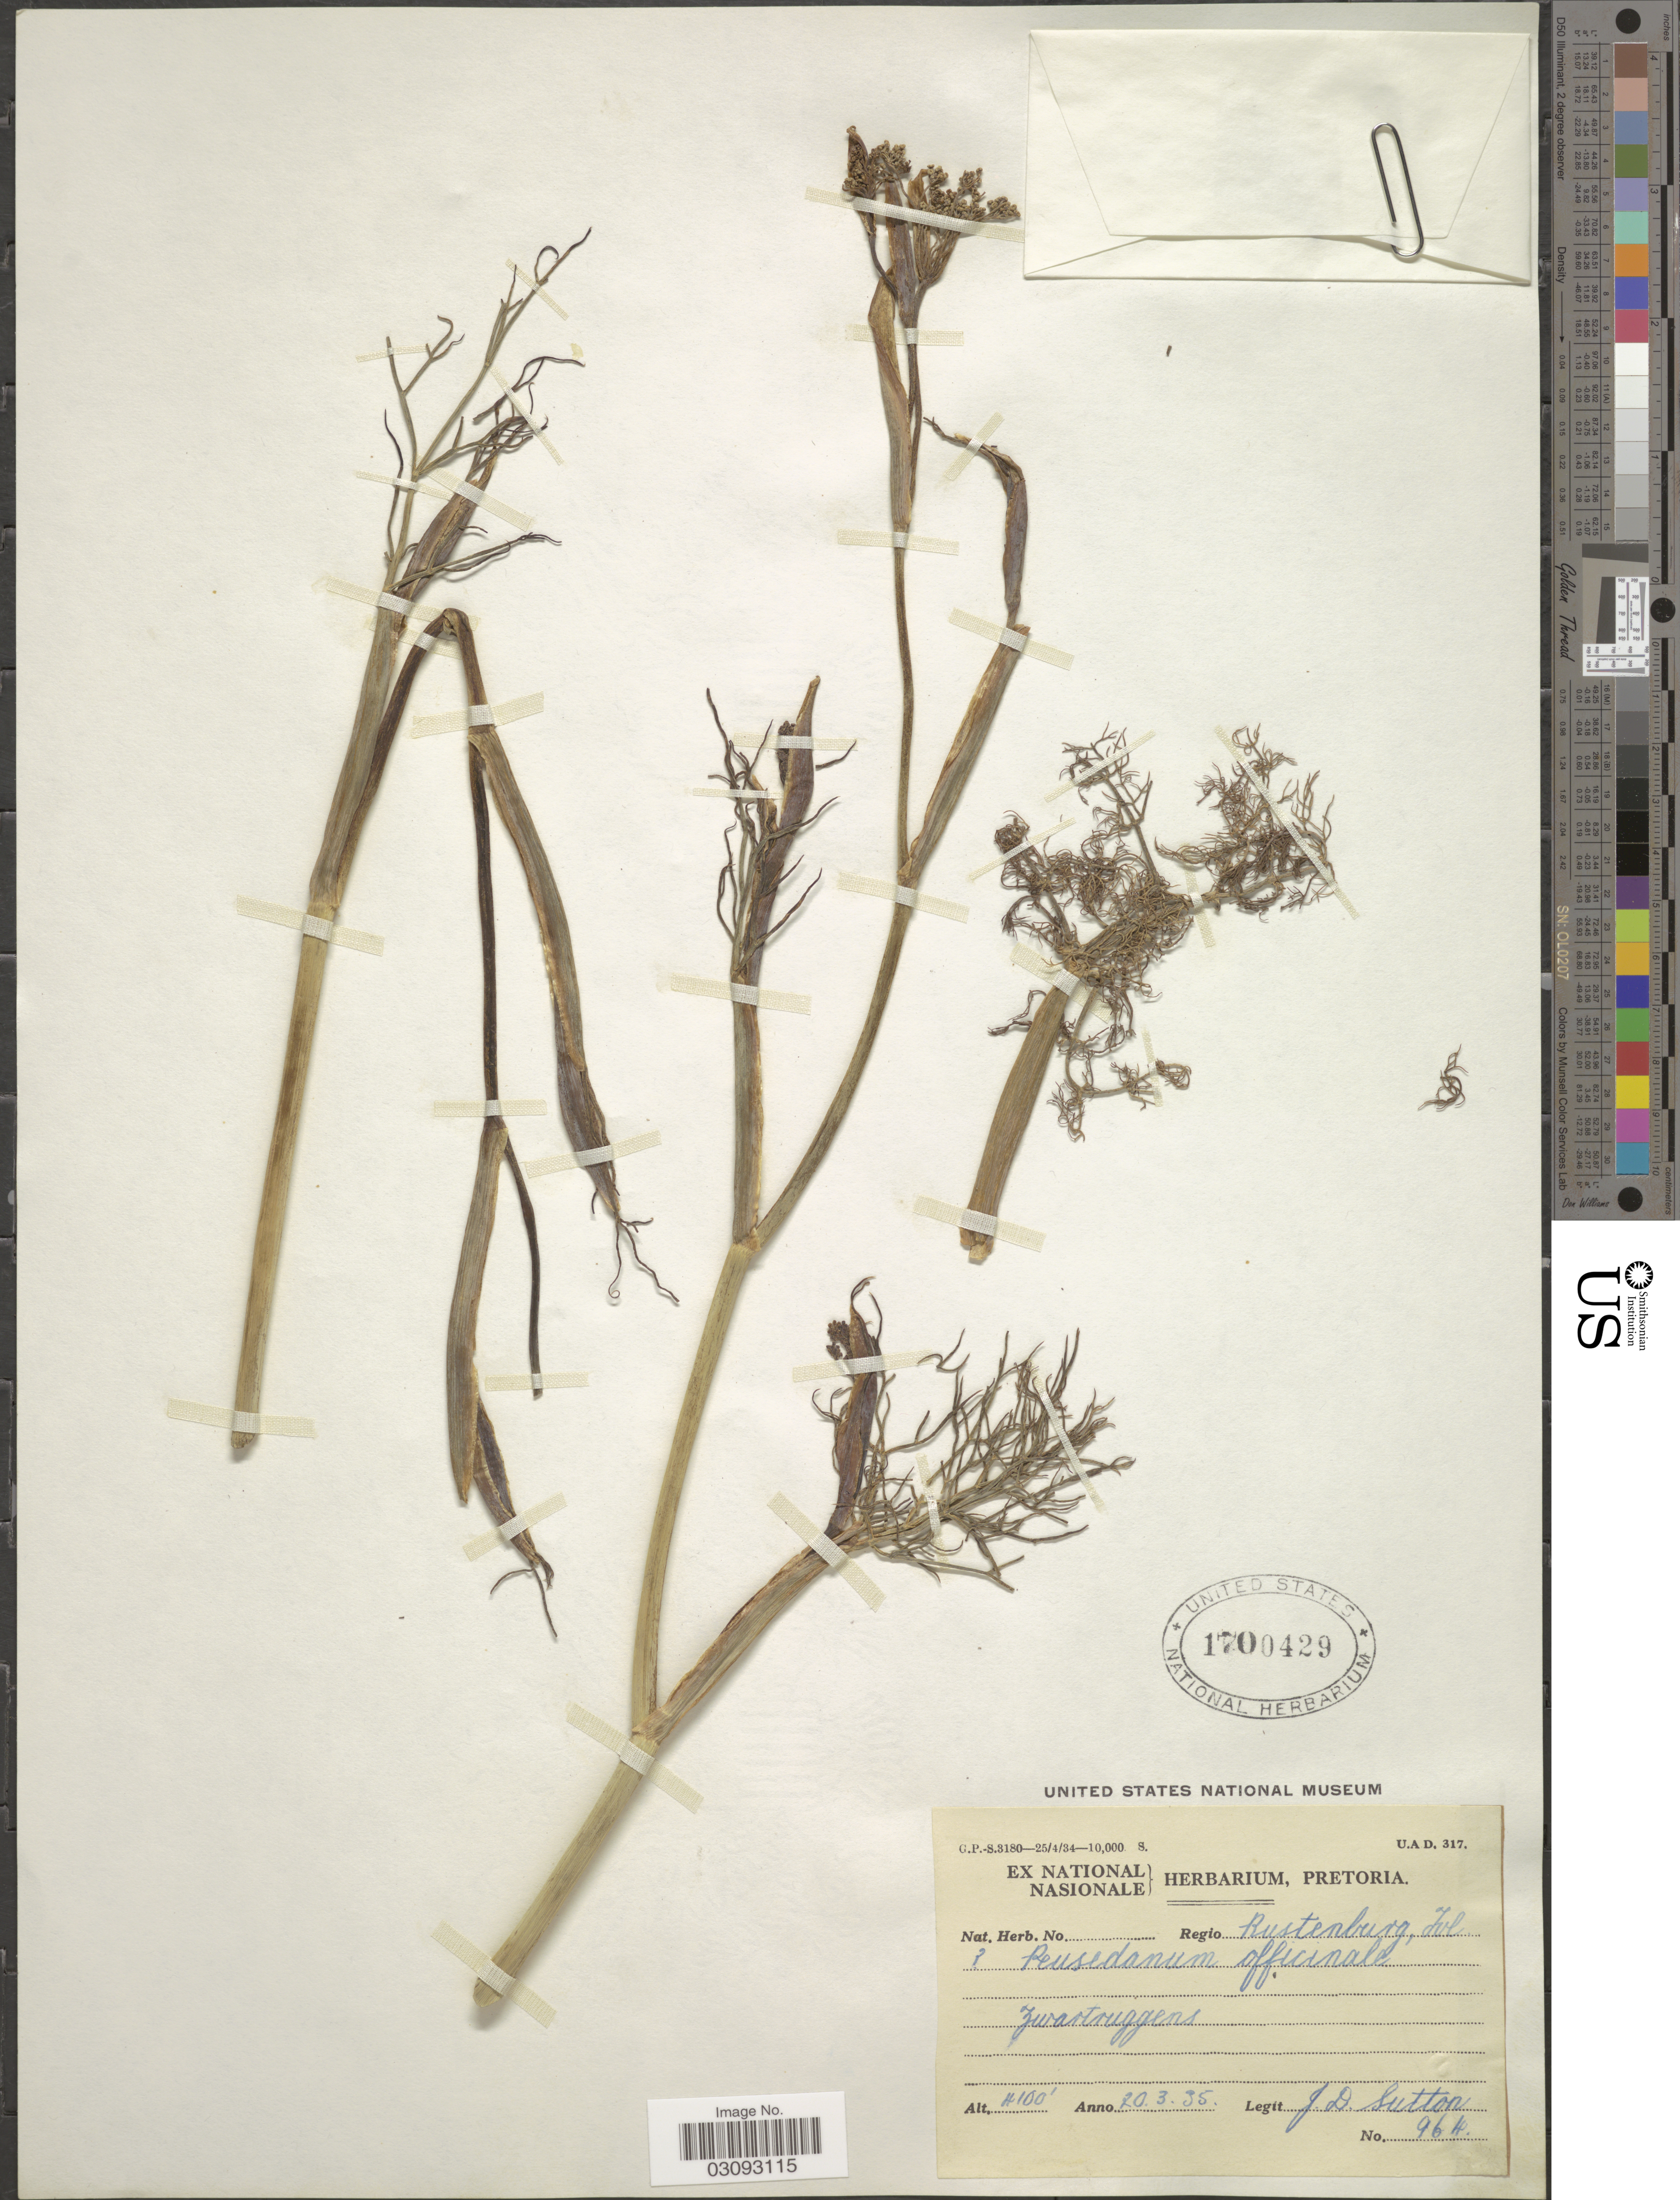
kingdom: Plantae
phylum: Tracheophyta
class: Magnoliopsida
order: Apiales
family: Apiaceae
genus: Peucedanum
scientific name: Peucedanum officinale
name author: L.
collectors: J. Sutton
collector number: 964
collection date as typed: Transcribed d/m/y: 20/3/35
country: South Africa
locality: Regio Rustenburg, Tvl. Zwartruggens.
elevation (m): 1250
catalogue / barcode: US 1700429